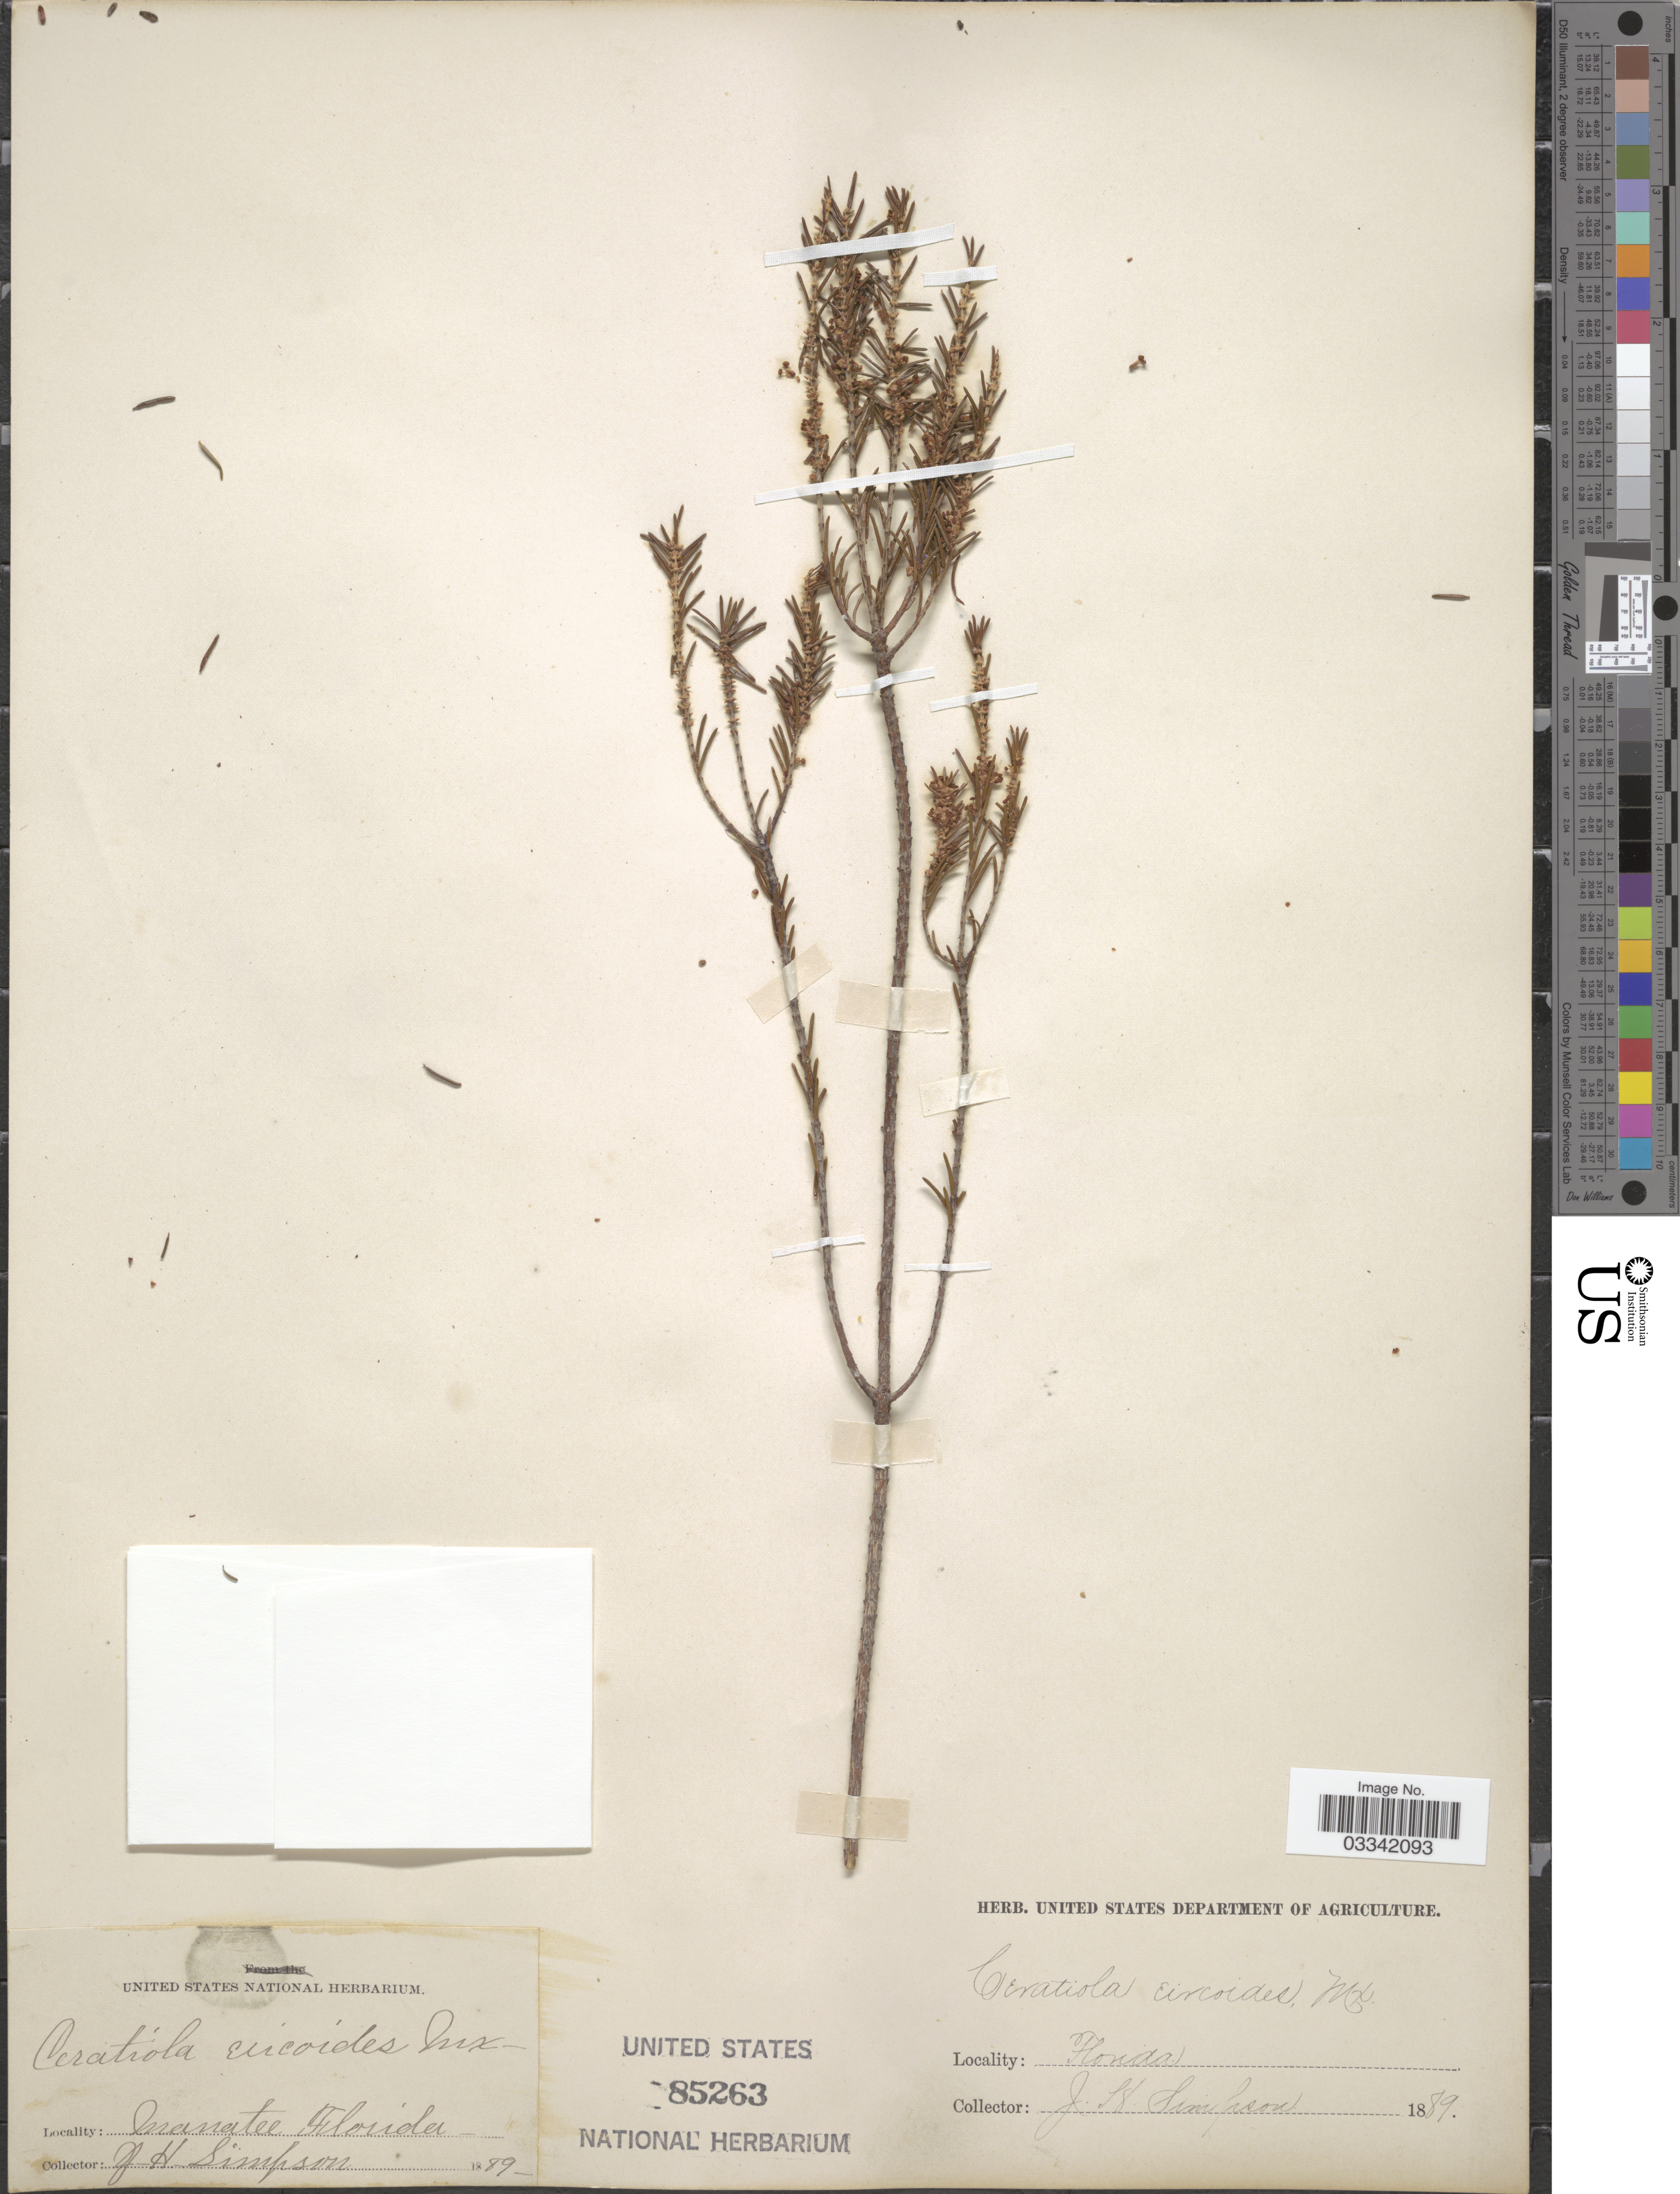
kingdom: Plantae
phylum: Tracheophyta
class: Magnoliopsida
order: Ericales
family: Ericaceae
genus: Ceratiola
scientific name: Ceratiola ericoides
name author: Michx.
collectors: J. H. Simpson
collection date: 1889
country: United States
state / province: Florida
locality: Manatee.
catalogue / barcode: US 85263